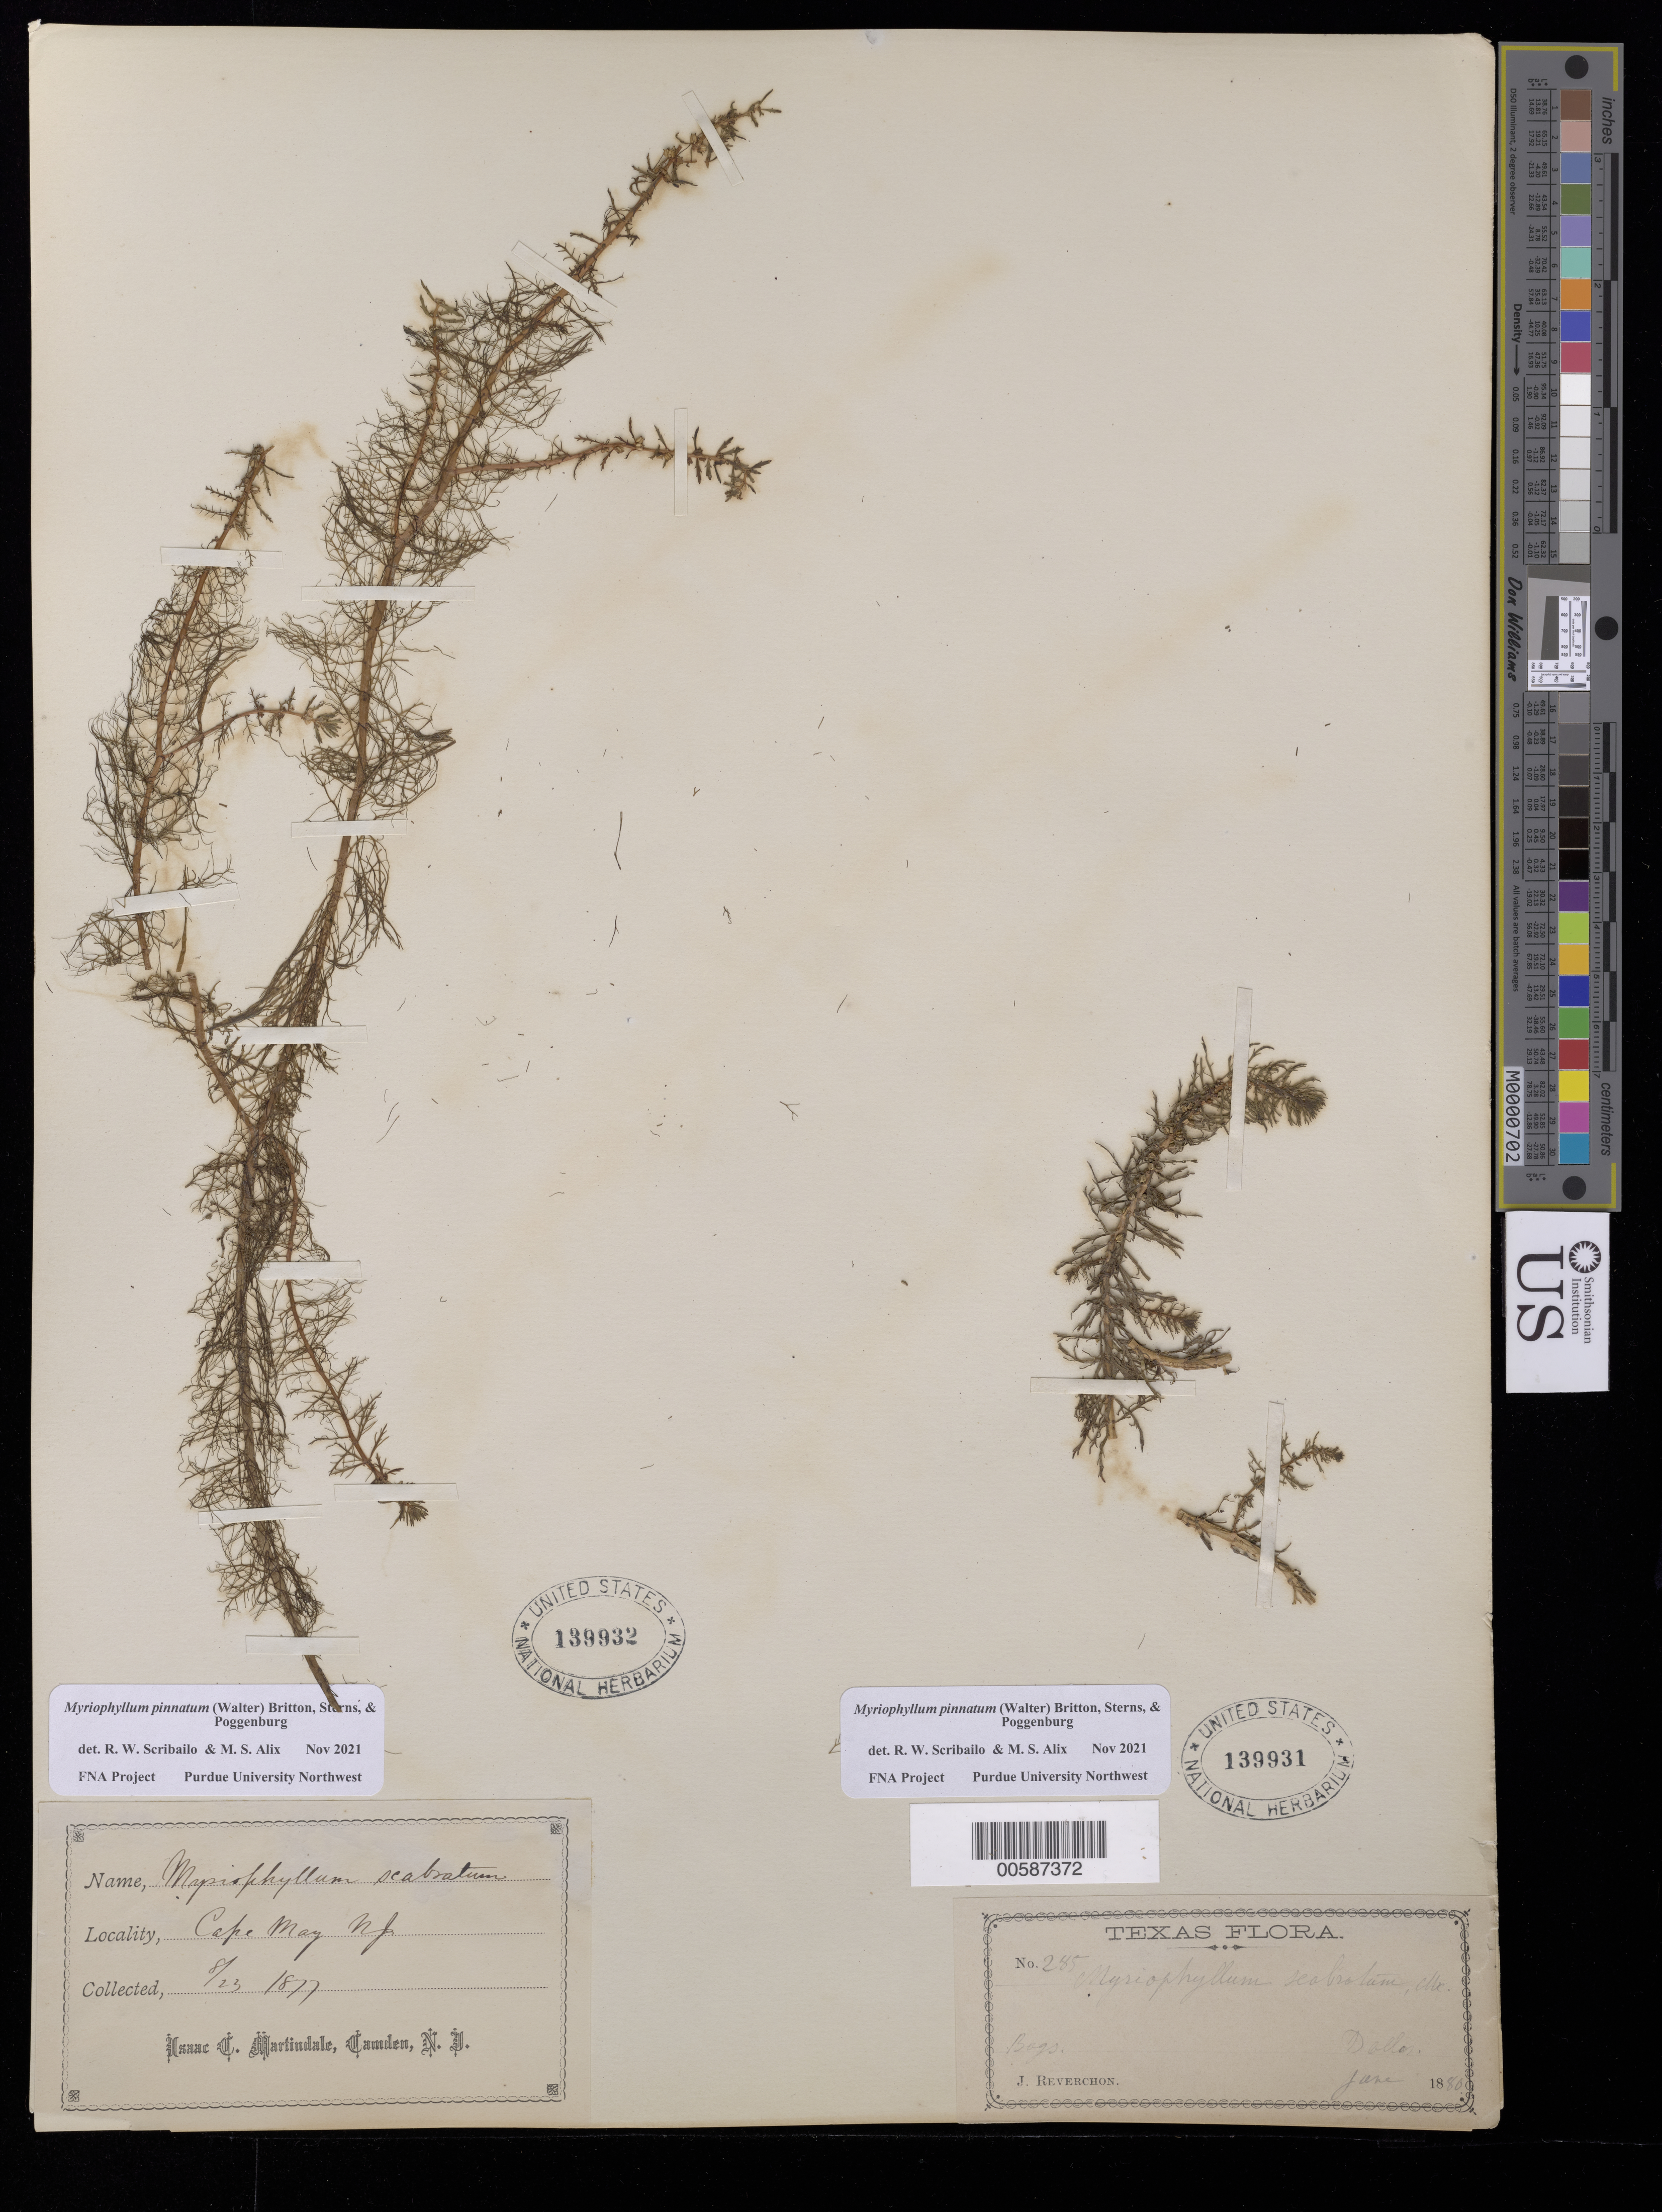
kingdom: Plantae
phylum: Tracheophyta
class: Magnoliopsida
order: Saxifragales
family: Haloragaceae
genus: Myriophyllum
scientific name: Myriophyllum pinnatum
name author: (Walter) Britton, Stearns & Poggenb.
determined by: Scribailo, R. W.; Alix, M. S.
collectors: J. Reverchon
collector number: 285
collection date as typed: Jun 1880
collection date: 1880-06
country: United States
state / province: Texas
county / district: Dallas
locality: Dallas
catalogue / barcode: US 139931